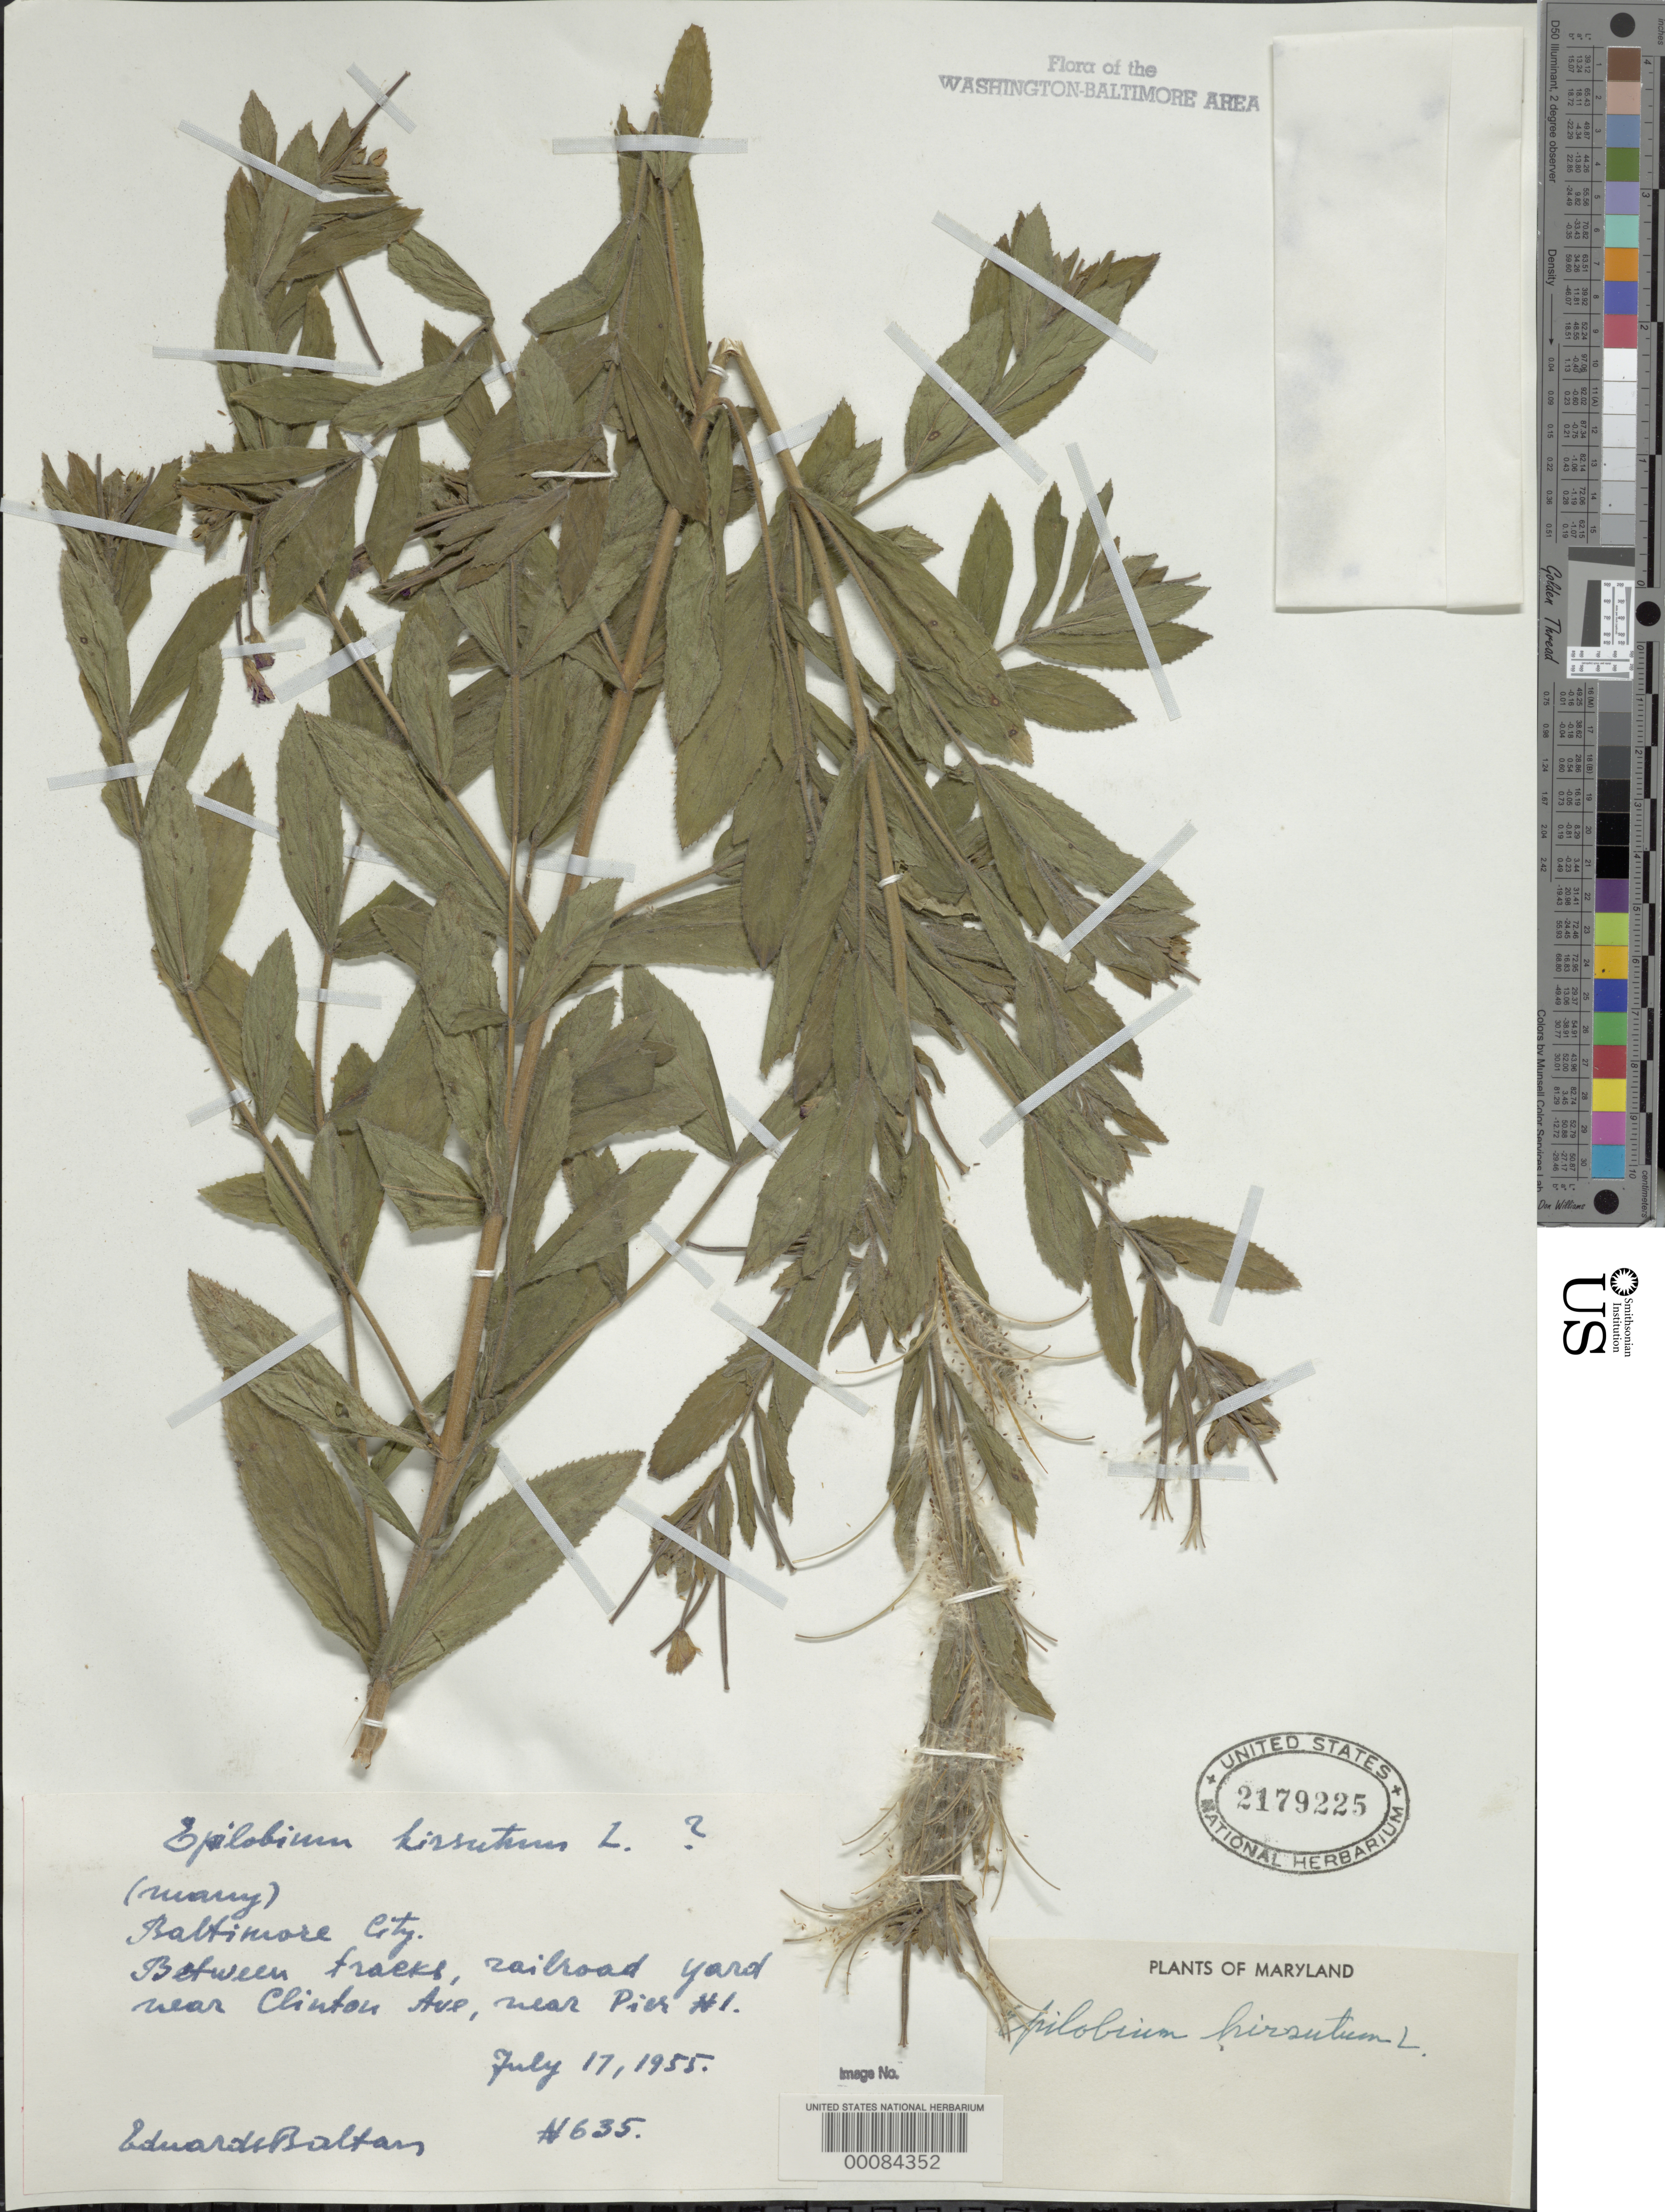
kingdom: Plantae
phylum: Tracheophyta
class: Magnoliopsida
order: Myrtales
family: Onagraceae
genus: Epilobium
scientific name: Epilobium hirsutum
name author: L.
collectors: E. Baltars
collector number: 635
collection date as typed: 17 Jul 1955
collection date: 1955-07-17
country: United States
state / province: Maryland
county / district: City of Baltimore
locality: Baltimore City, railroad Yard, near Clinton Ave., near Pier 1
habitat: Between tracks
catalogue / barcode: US 2179225